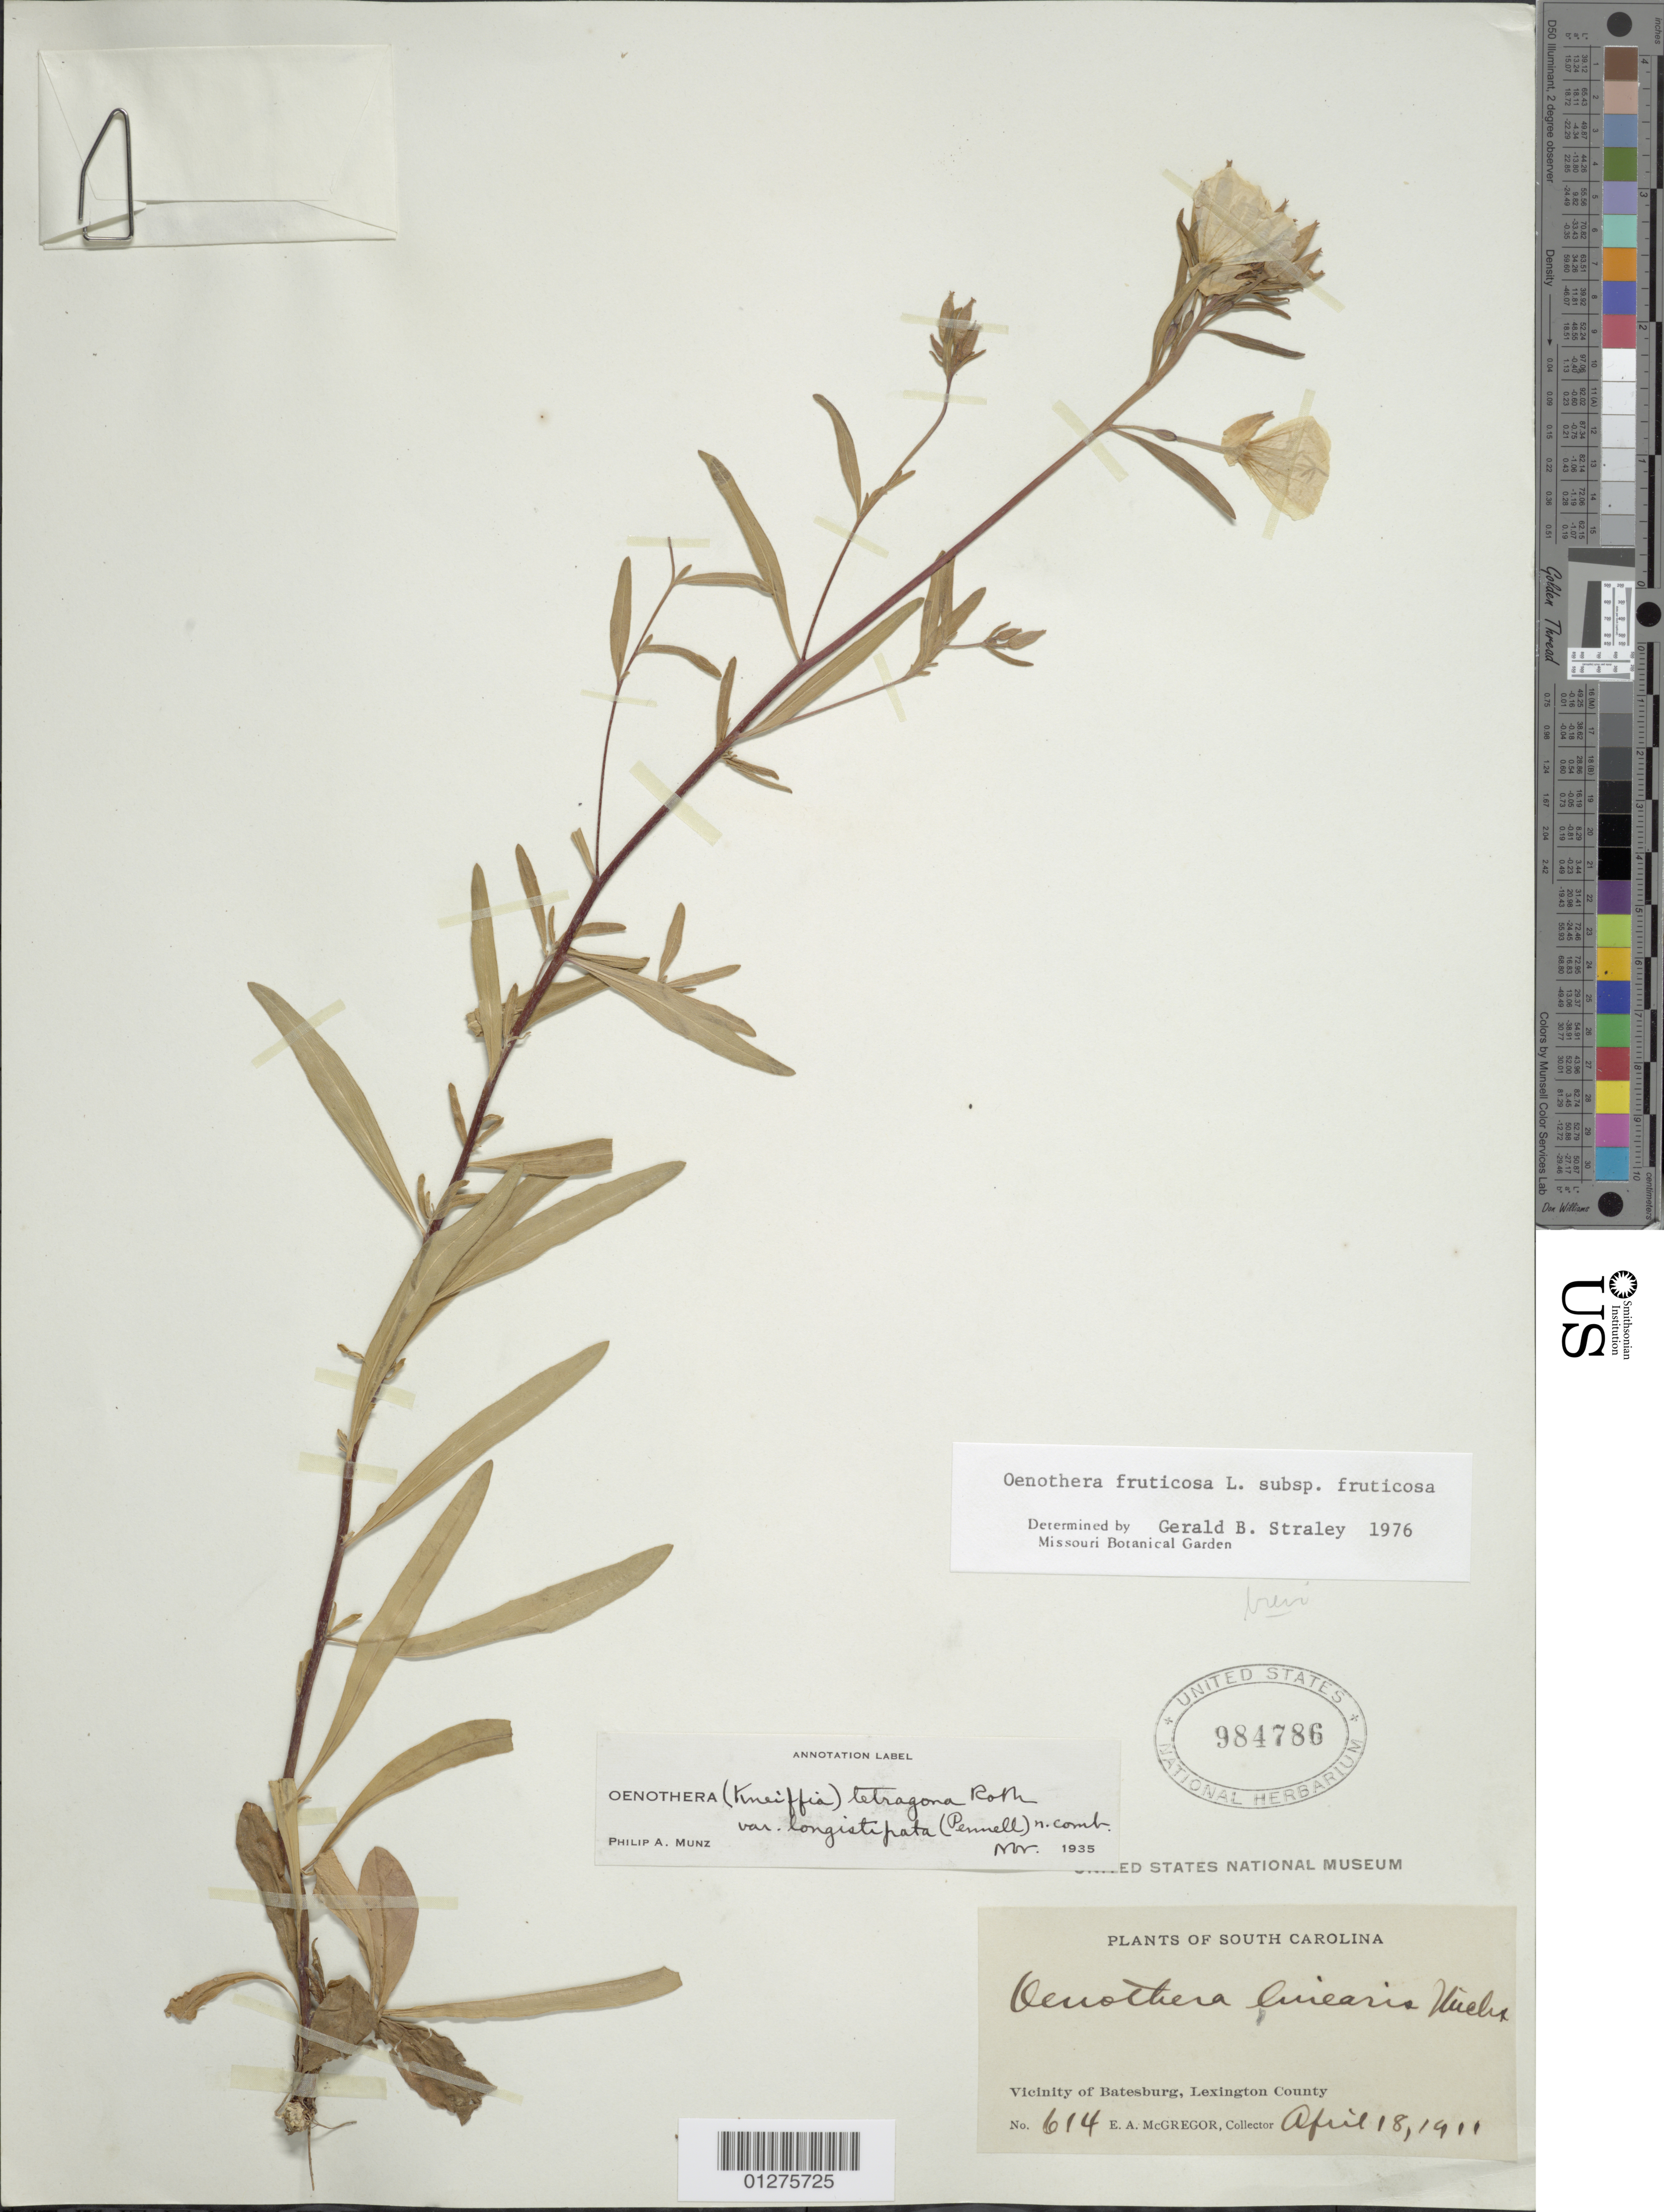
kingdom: Plantae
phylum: Tracheophyta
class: Magnoliopsida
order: Myrtales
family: Onagraceae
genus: Oenothera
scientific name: Oenothera fruticosa subsp. fruticosa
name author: L.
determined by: Straley, G. B.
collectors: E. A. McGregor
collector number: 614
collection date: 1911-04-18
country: United States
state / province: South Carolina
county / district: Lexington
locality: Vicinity of Batesburg.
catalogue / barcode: US 984786